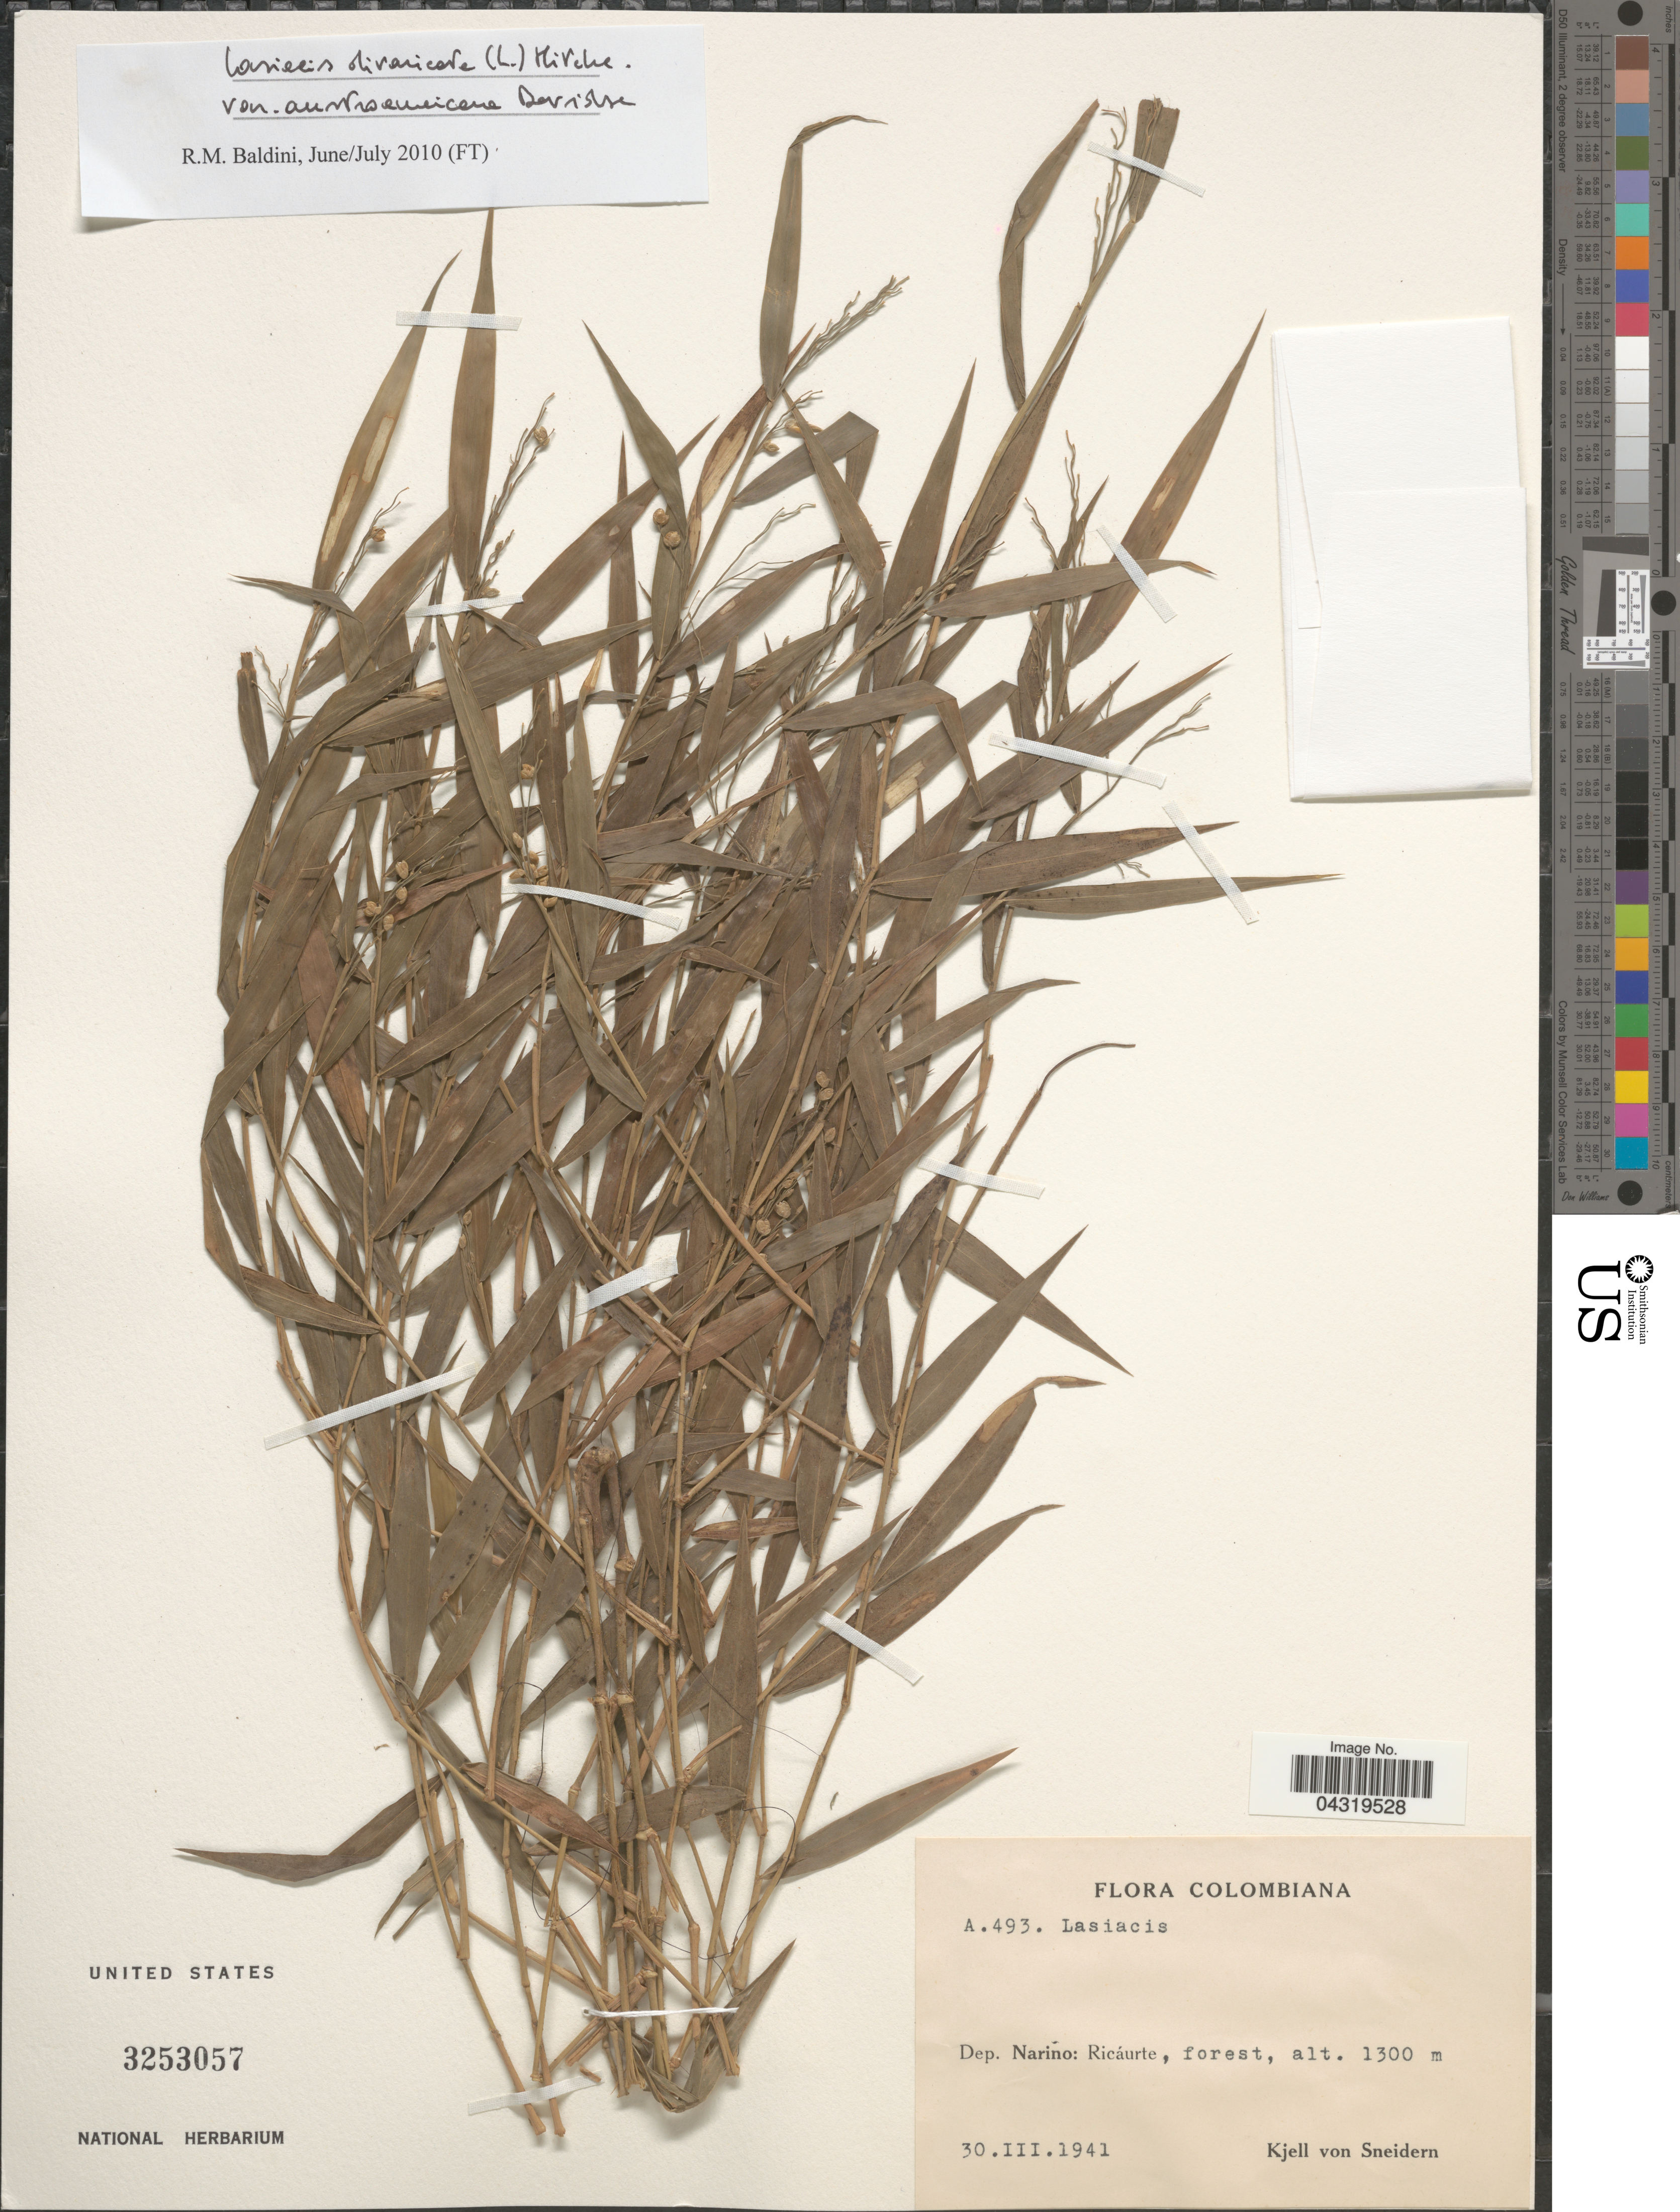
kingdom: Plantae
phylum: Tracheophyta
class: Liliopsida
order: Poales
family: Poaceae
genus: Lasiacis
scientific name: Lasiacis divaricata var. austroamericana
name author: Davidse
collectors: K. von Sneidern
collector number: A493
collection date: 1941-03-30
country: Colombia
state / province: Nariño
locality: Dep. Nariño: Ricáurte, forest.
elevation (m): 1300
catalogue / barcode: US 3253057